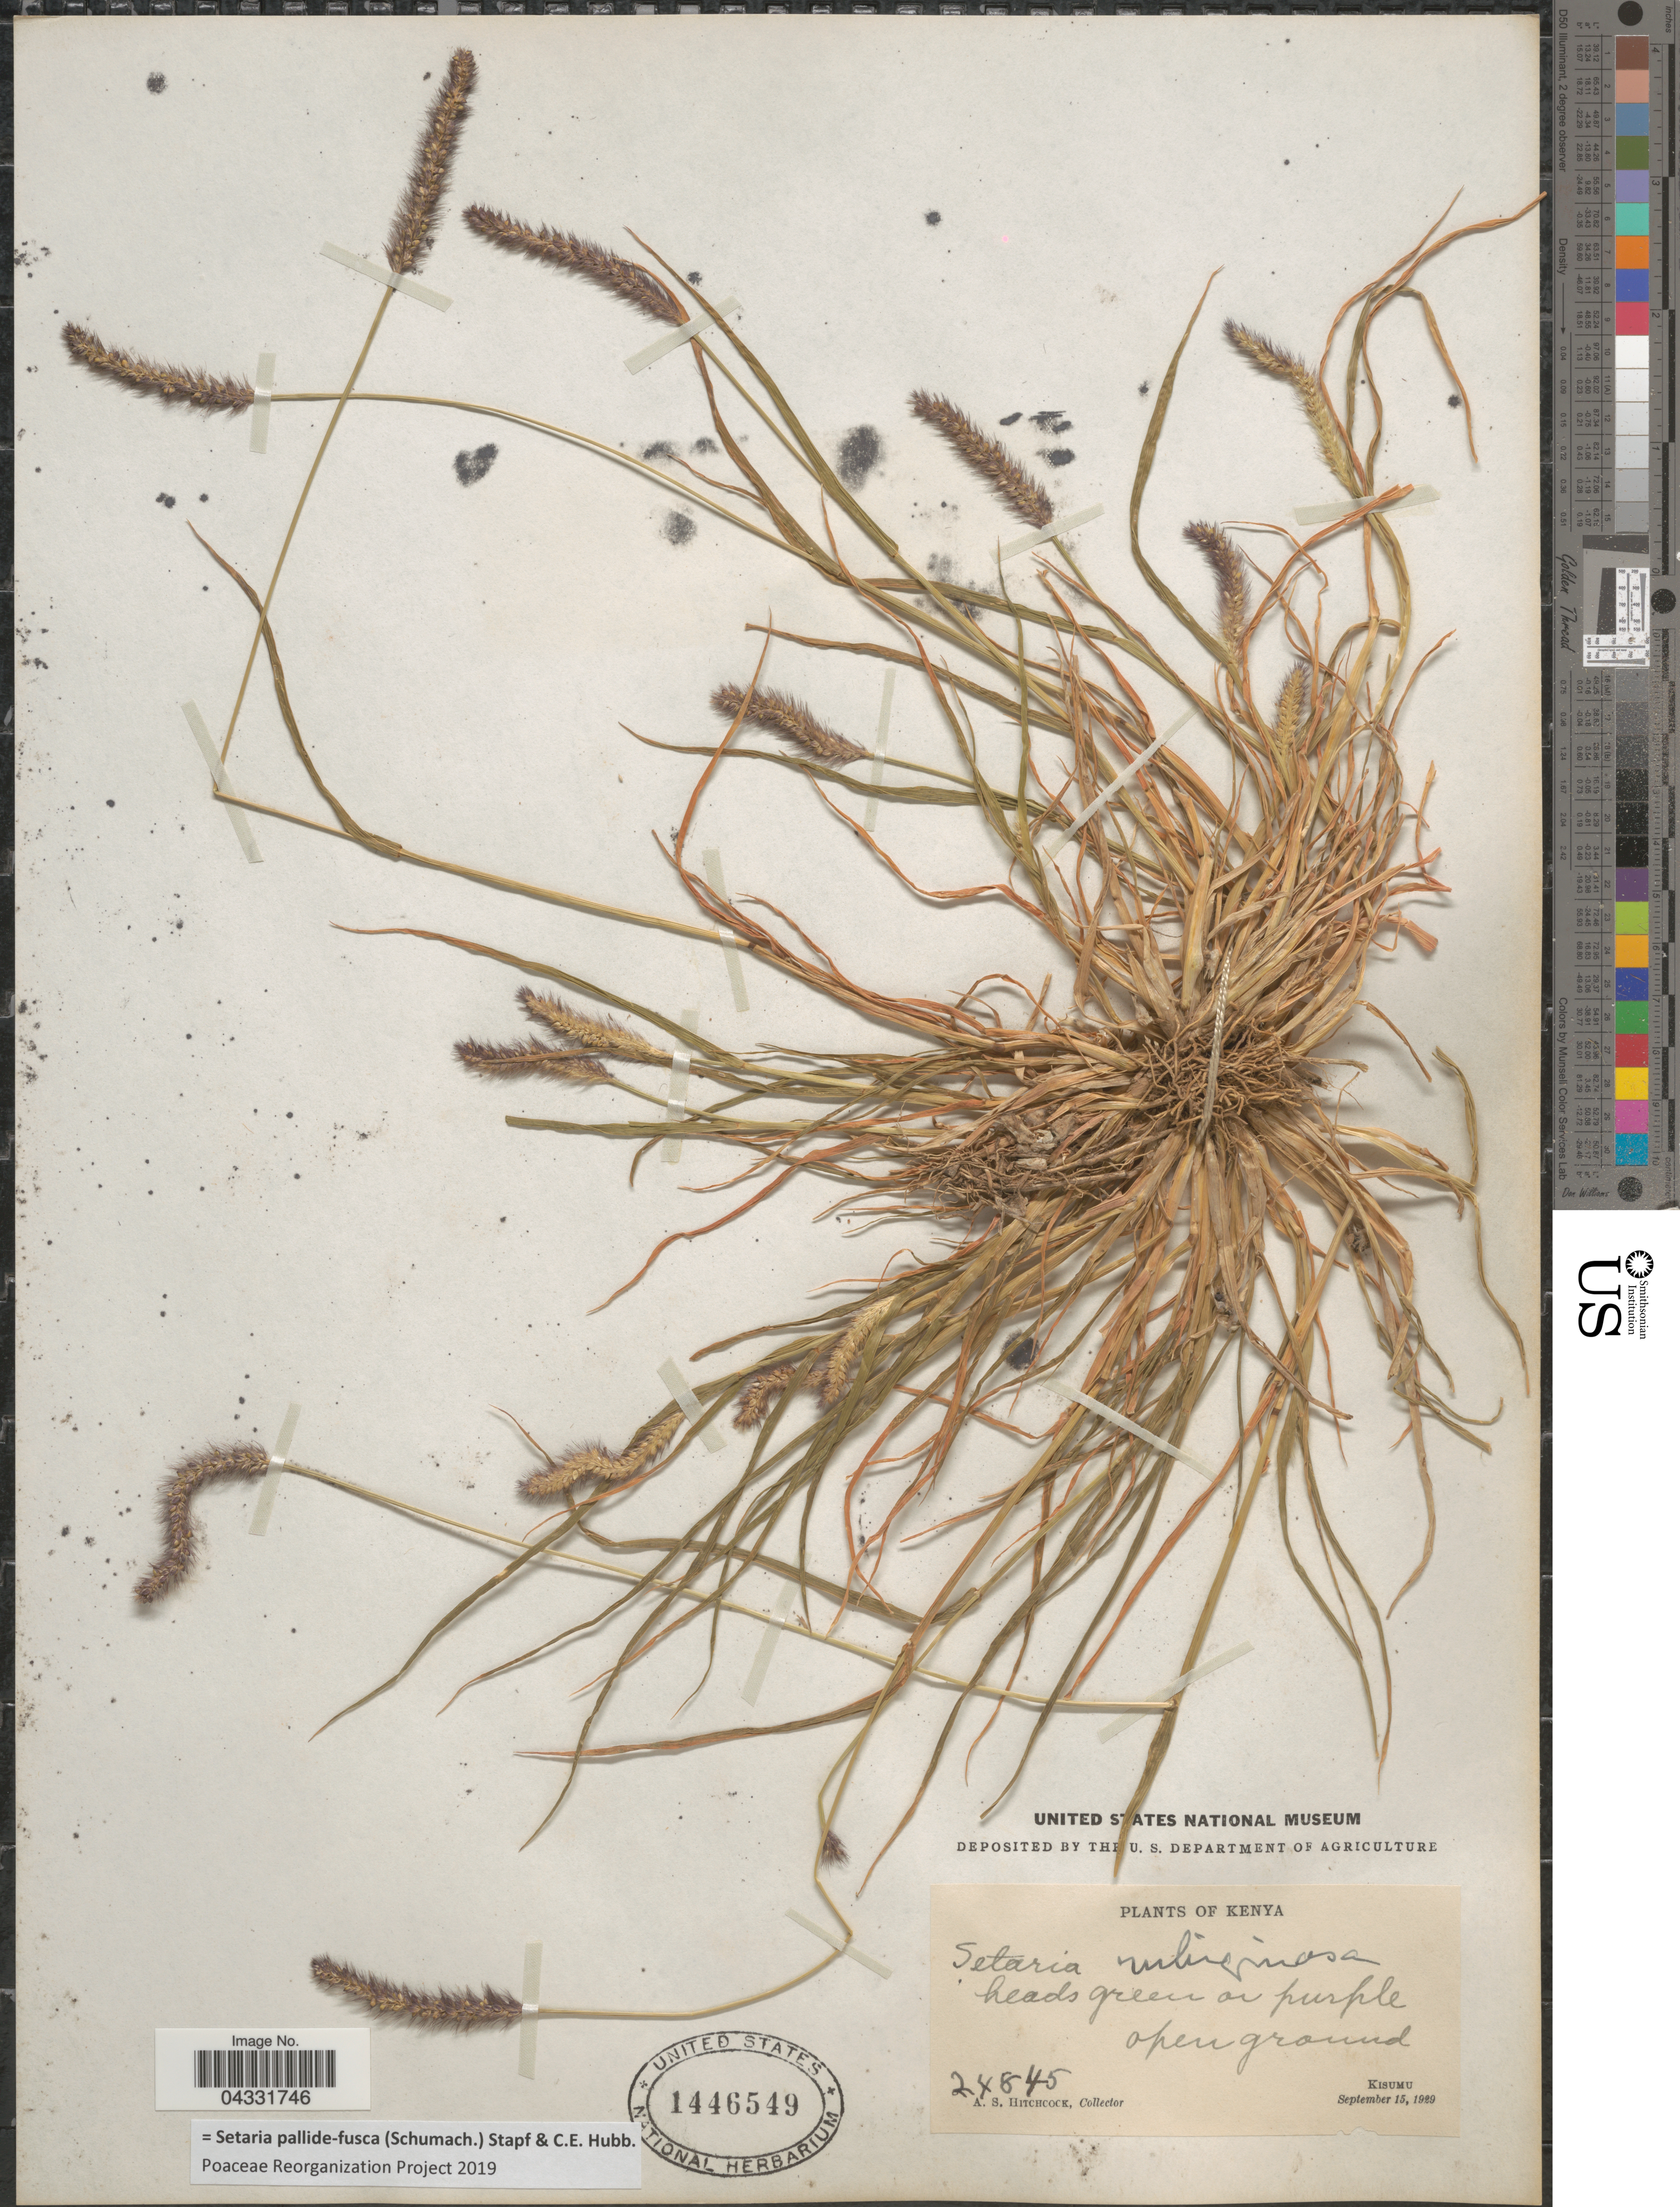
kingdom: Plantae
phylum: Tracheophyta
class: Liliopsida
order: Poales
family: Poaceae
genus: Setaria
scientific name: Setaria pallide-fusca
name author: (Schumach.) Stapf & C.E. Hubb.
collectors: A. S. Hitchcock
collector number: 24845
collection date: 1929-09-15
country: Kenya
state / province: Kisumu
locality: Heads green or purple open ground.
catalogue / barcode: US 1446549